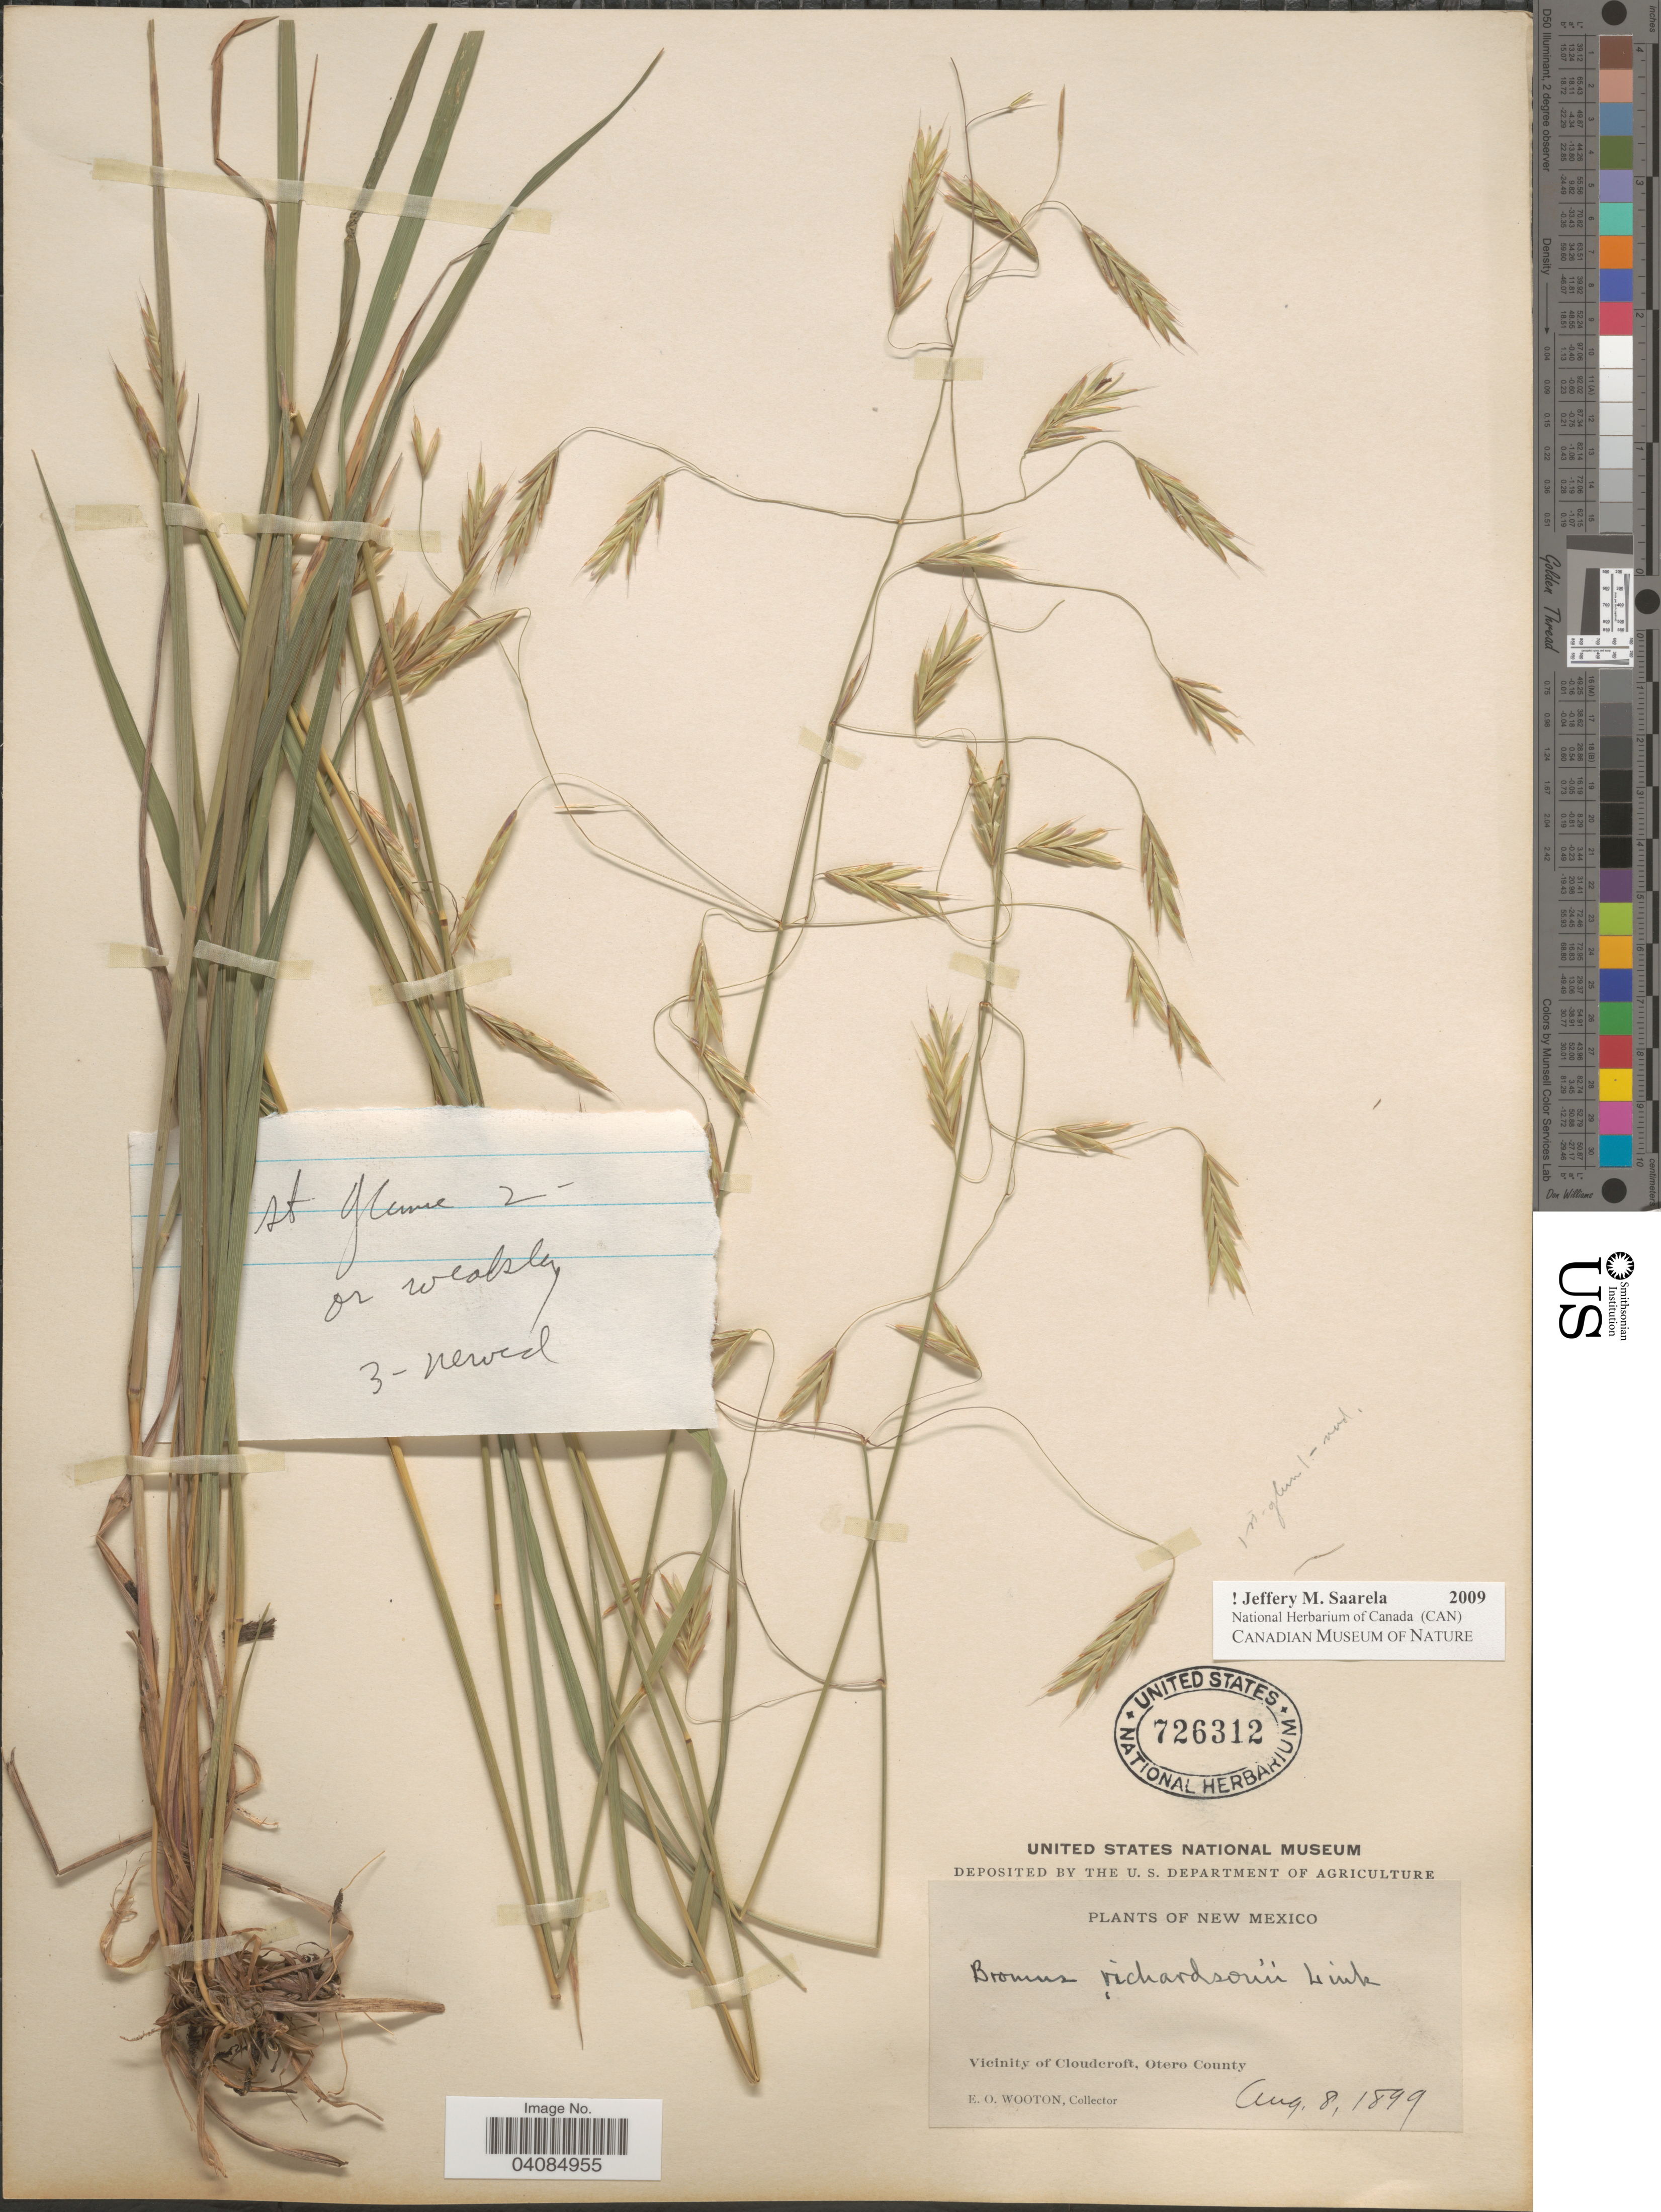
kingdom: Plantae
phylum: Tracheophyta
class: Liliopsida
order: Poales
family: Poaceae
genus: Bromus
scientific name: Bromus racemosus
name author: L.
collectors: E. O. Wooton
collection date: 1899-08-08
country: United States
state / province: New Mexico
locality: Vicinity of Cloudcroft, Otero County.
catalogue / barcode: US 726312